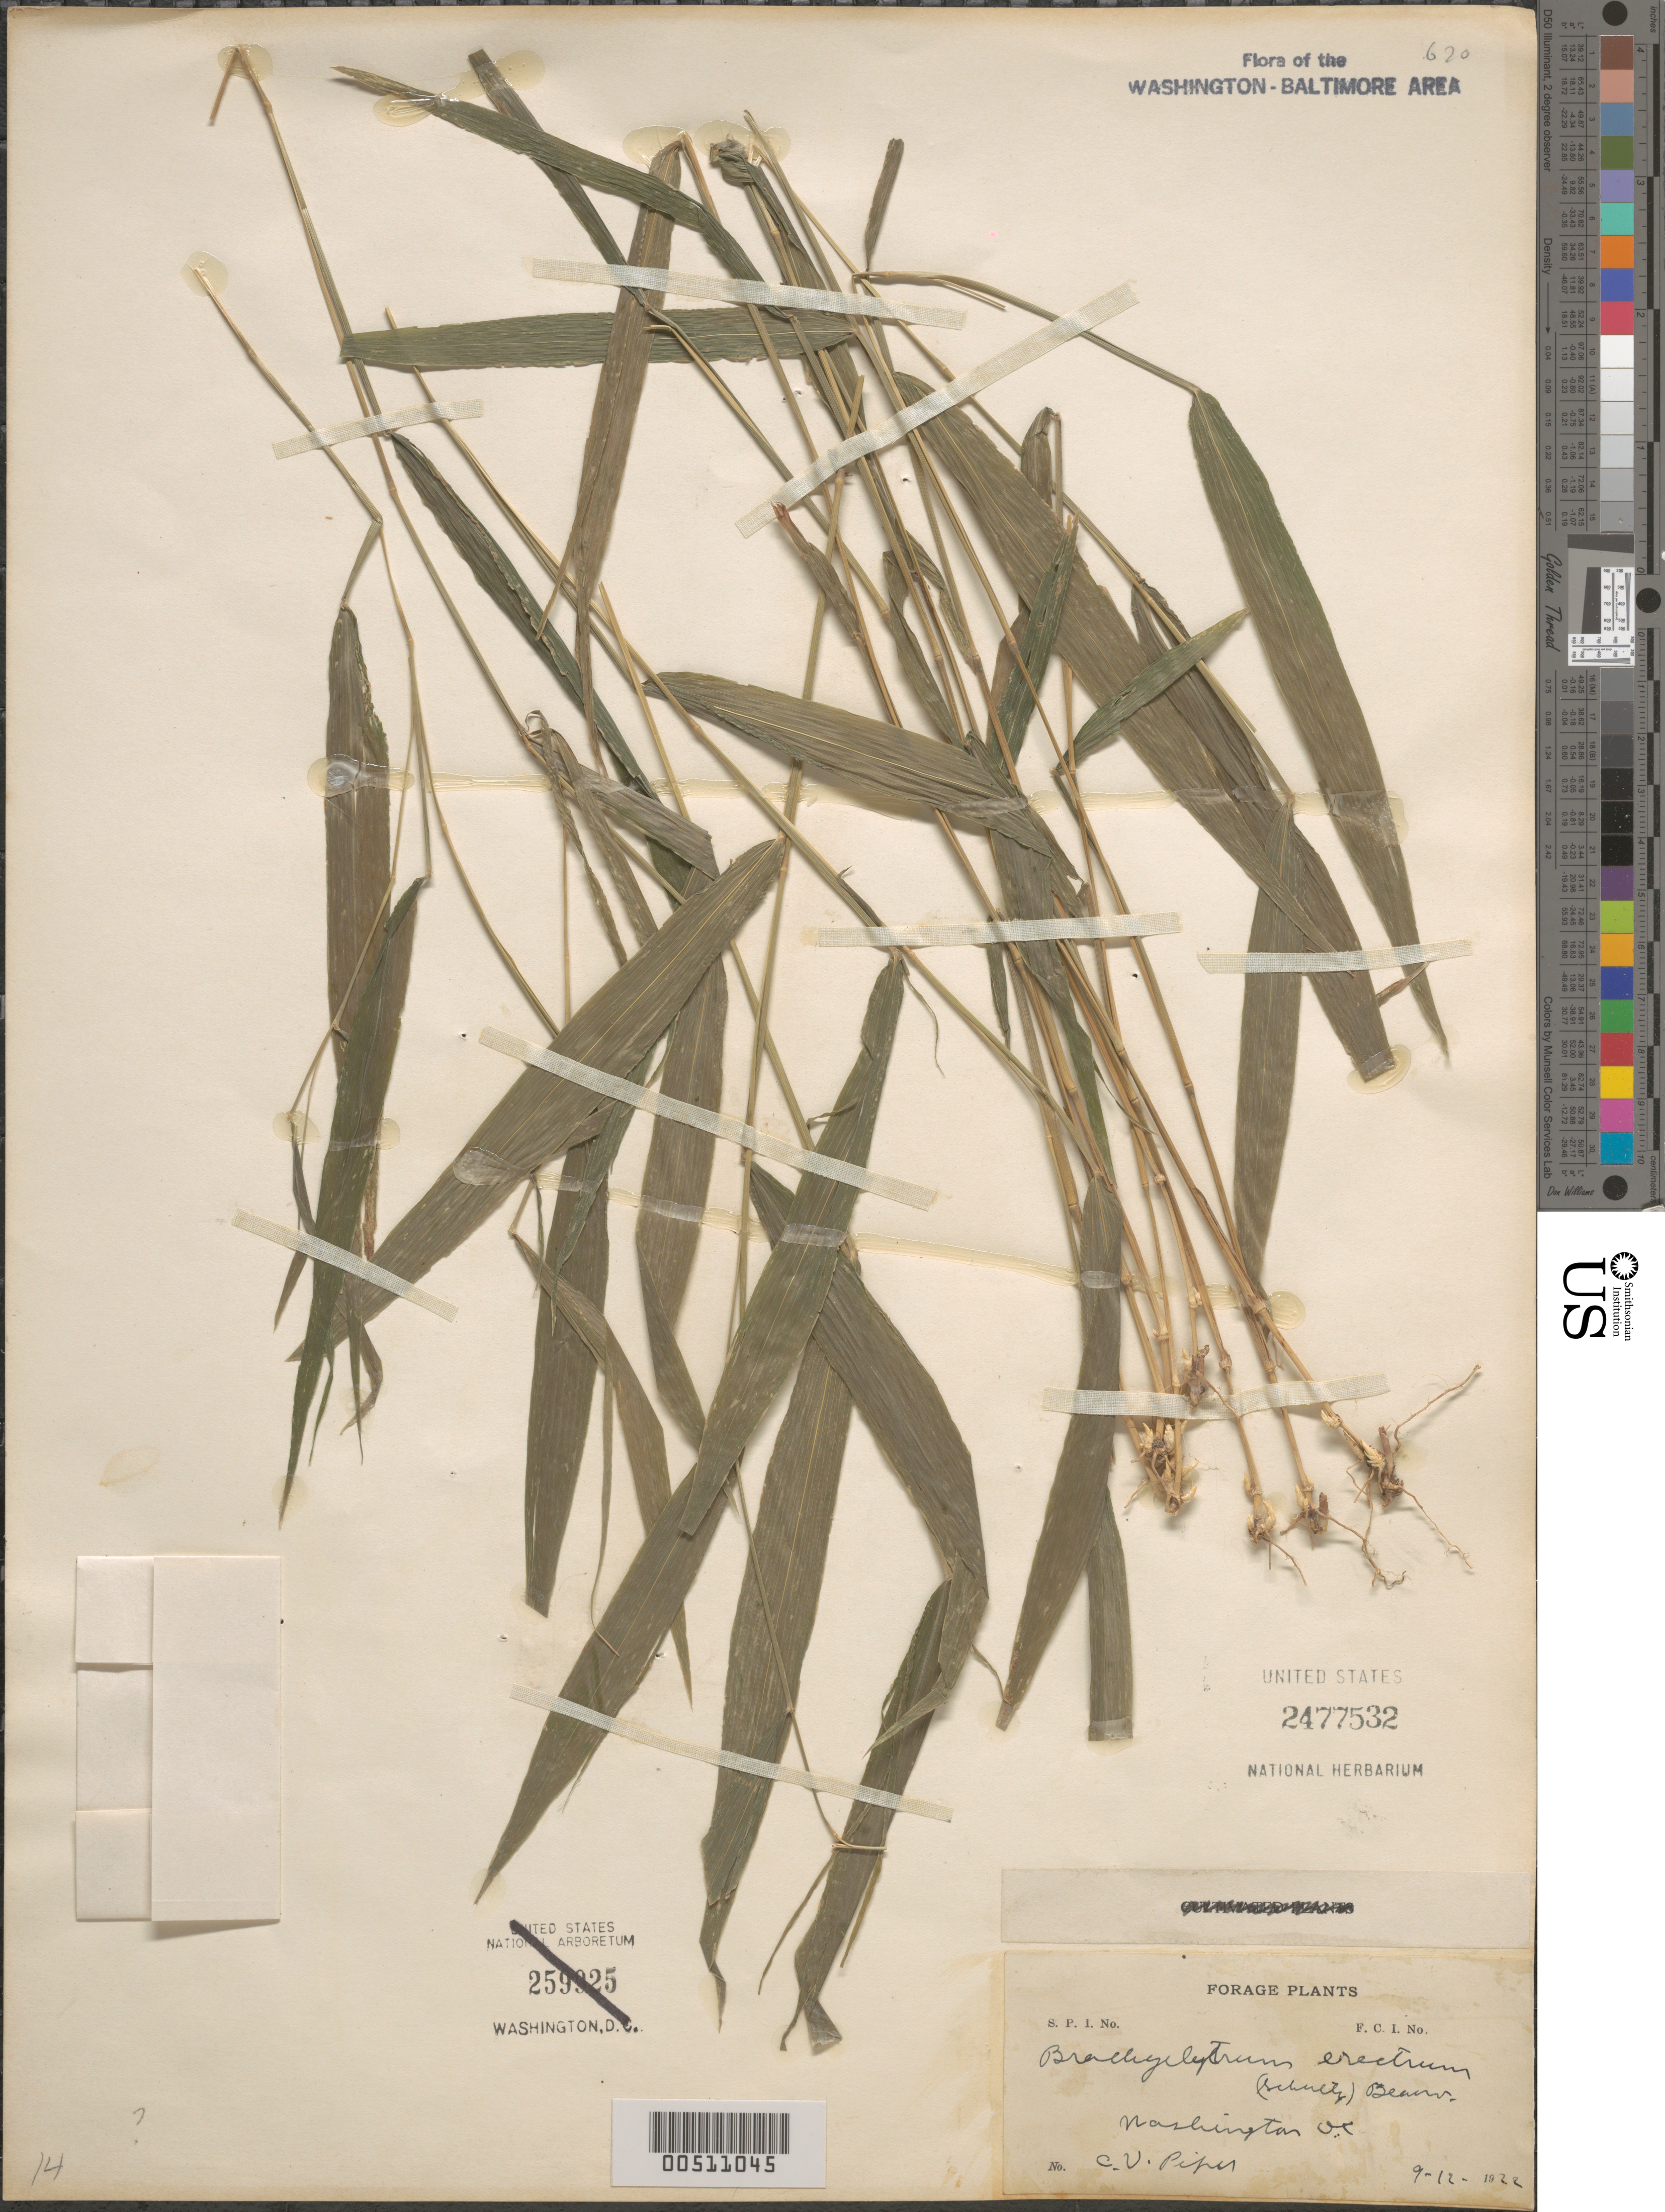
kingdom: Plantae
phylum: Tracheophyta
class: Liliopsida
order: Poales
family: Poaceae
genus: Brachyelytrum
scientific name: Brachyelytrum erectum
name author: (Schreb.) P. Beauv.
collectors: C. V. Piper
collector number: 1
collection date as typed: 09 Dec 1922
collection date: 1922-12-09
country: United States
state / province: District of Columbia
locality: Washington DC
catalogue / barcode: US 2477532